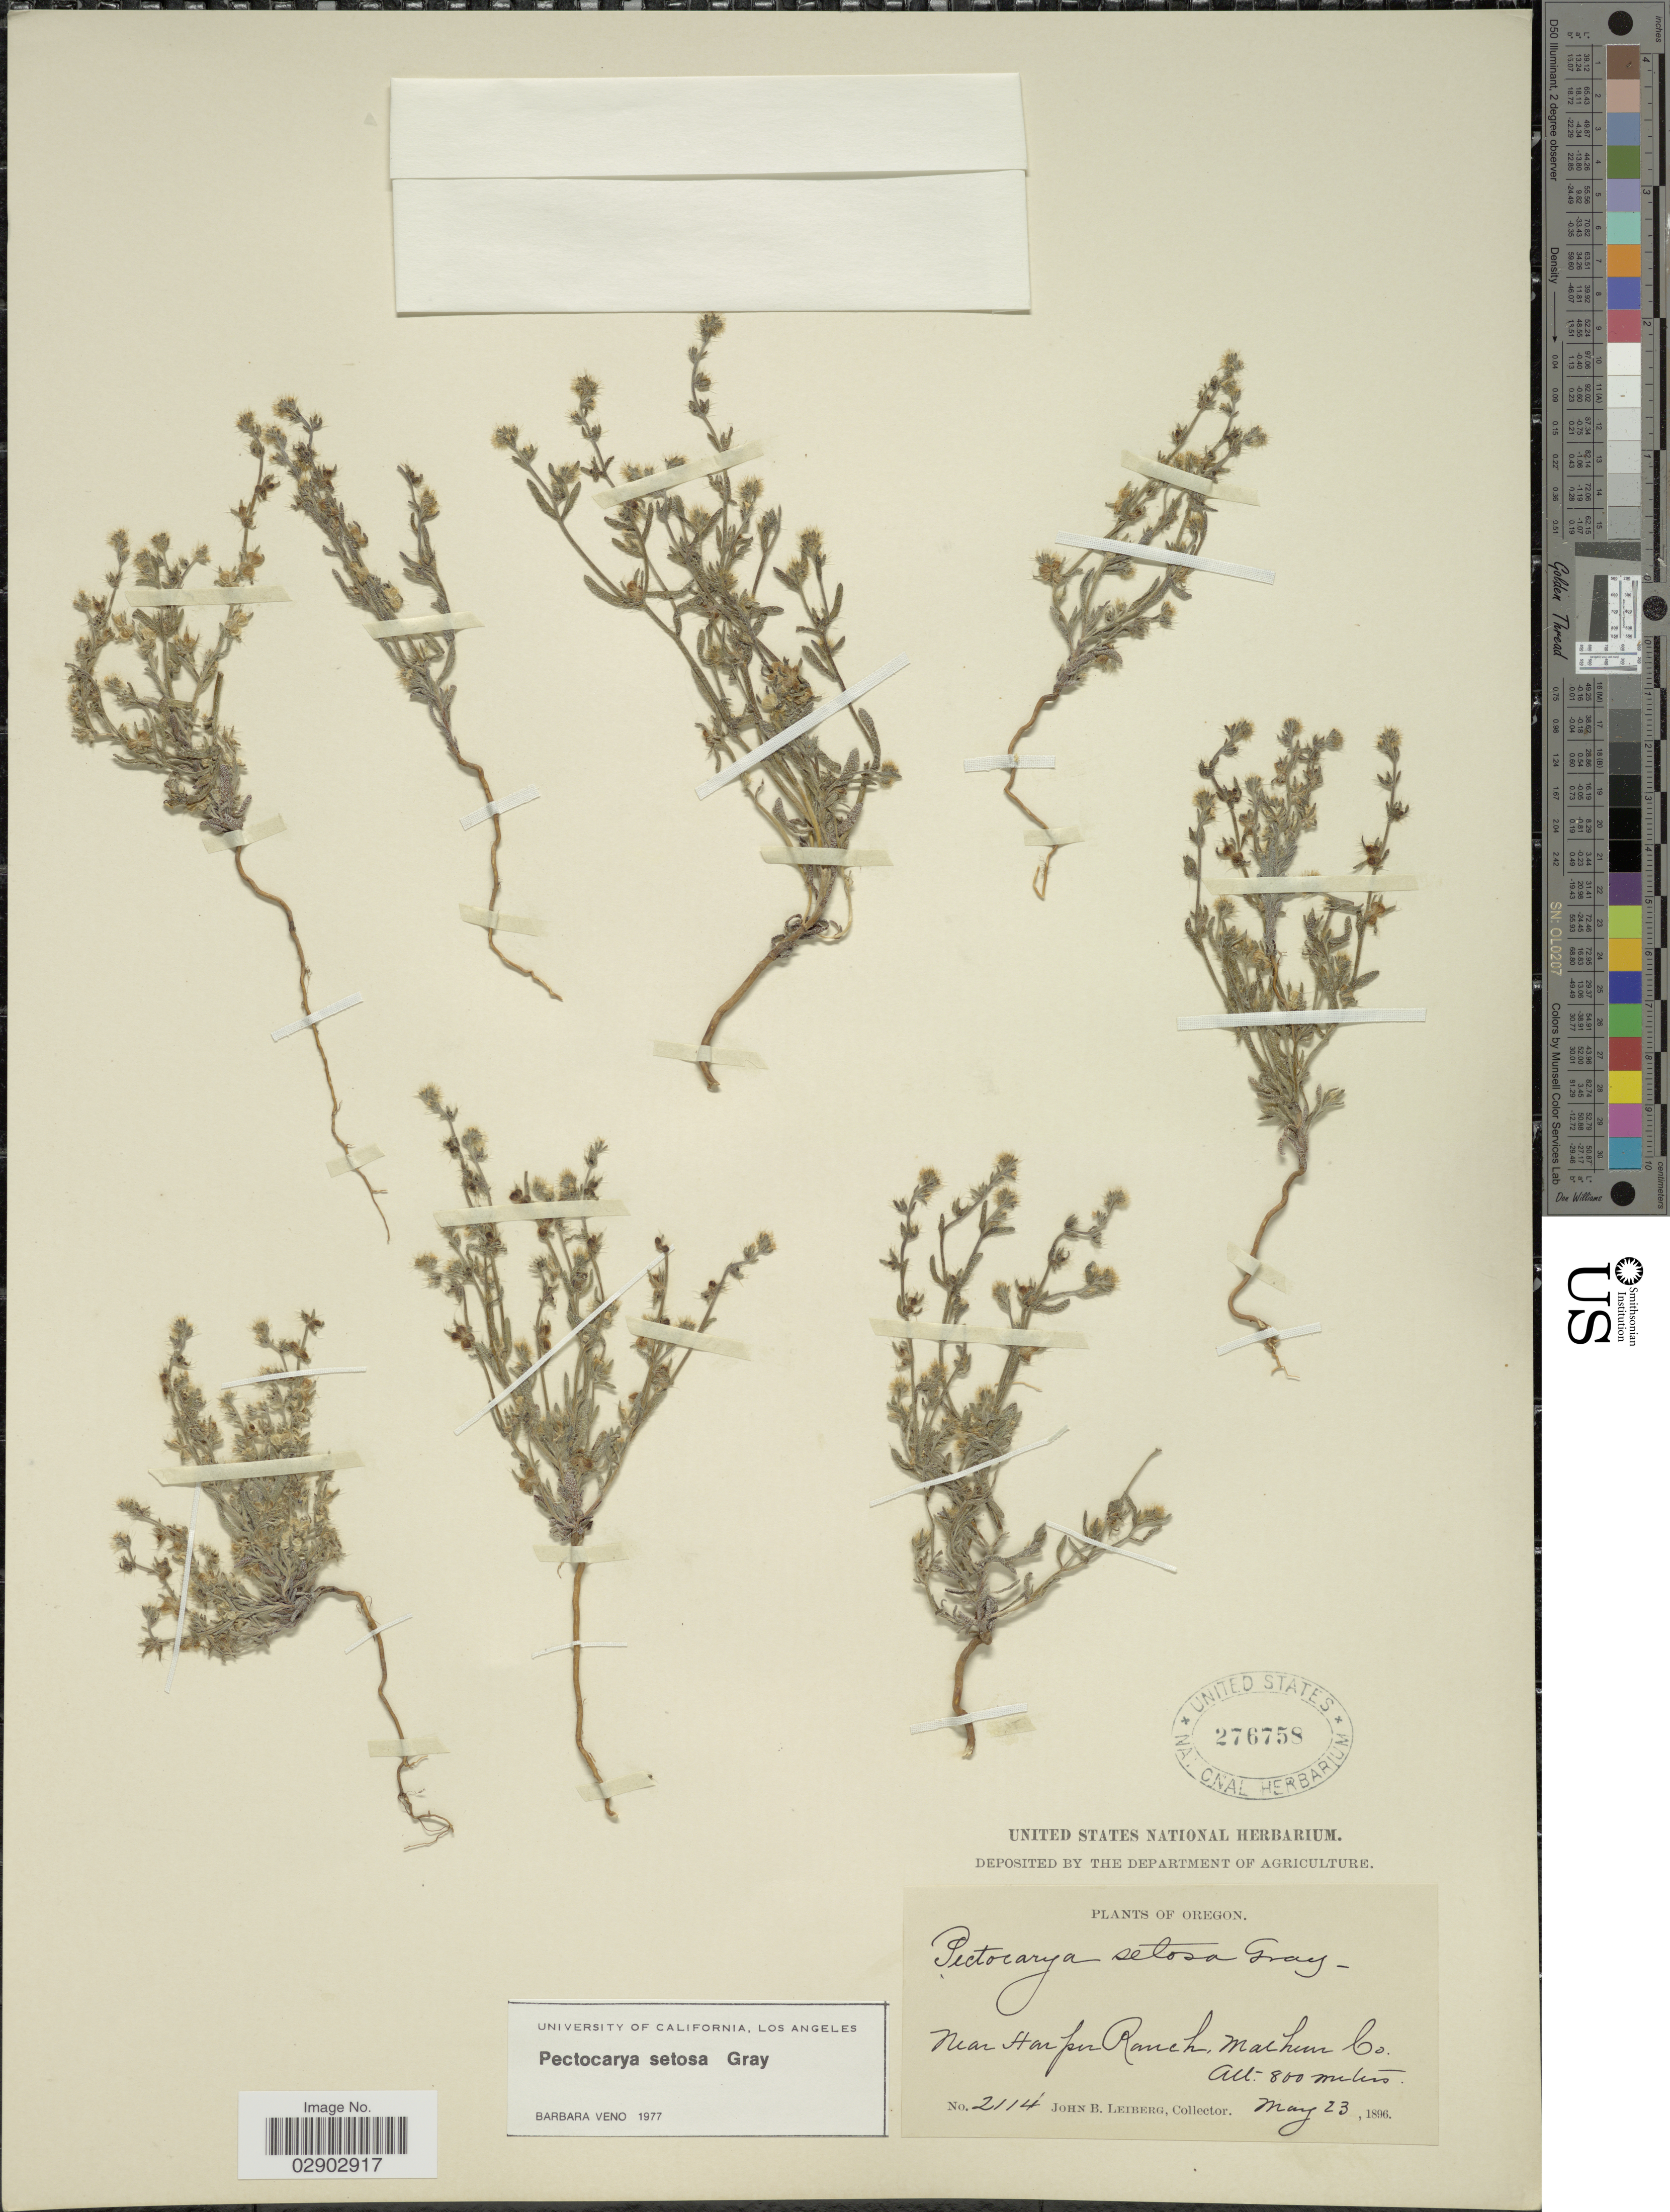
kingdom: Plantae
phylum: Tracheophyta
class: Magnoliopsida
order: Boraginales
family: Boraginaceae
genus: Pectocarya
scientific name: Pectocarya setosa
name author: A. Gray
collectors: J. B. Leiberg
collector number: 2114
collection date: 1896-05-23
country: United States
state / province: Oregon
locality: Near Harper Ranch, Machun Co.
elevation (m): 800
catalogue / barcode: US 276758